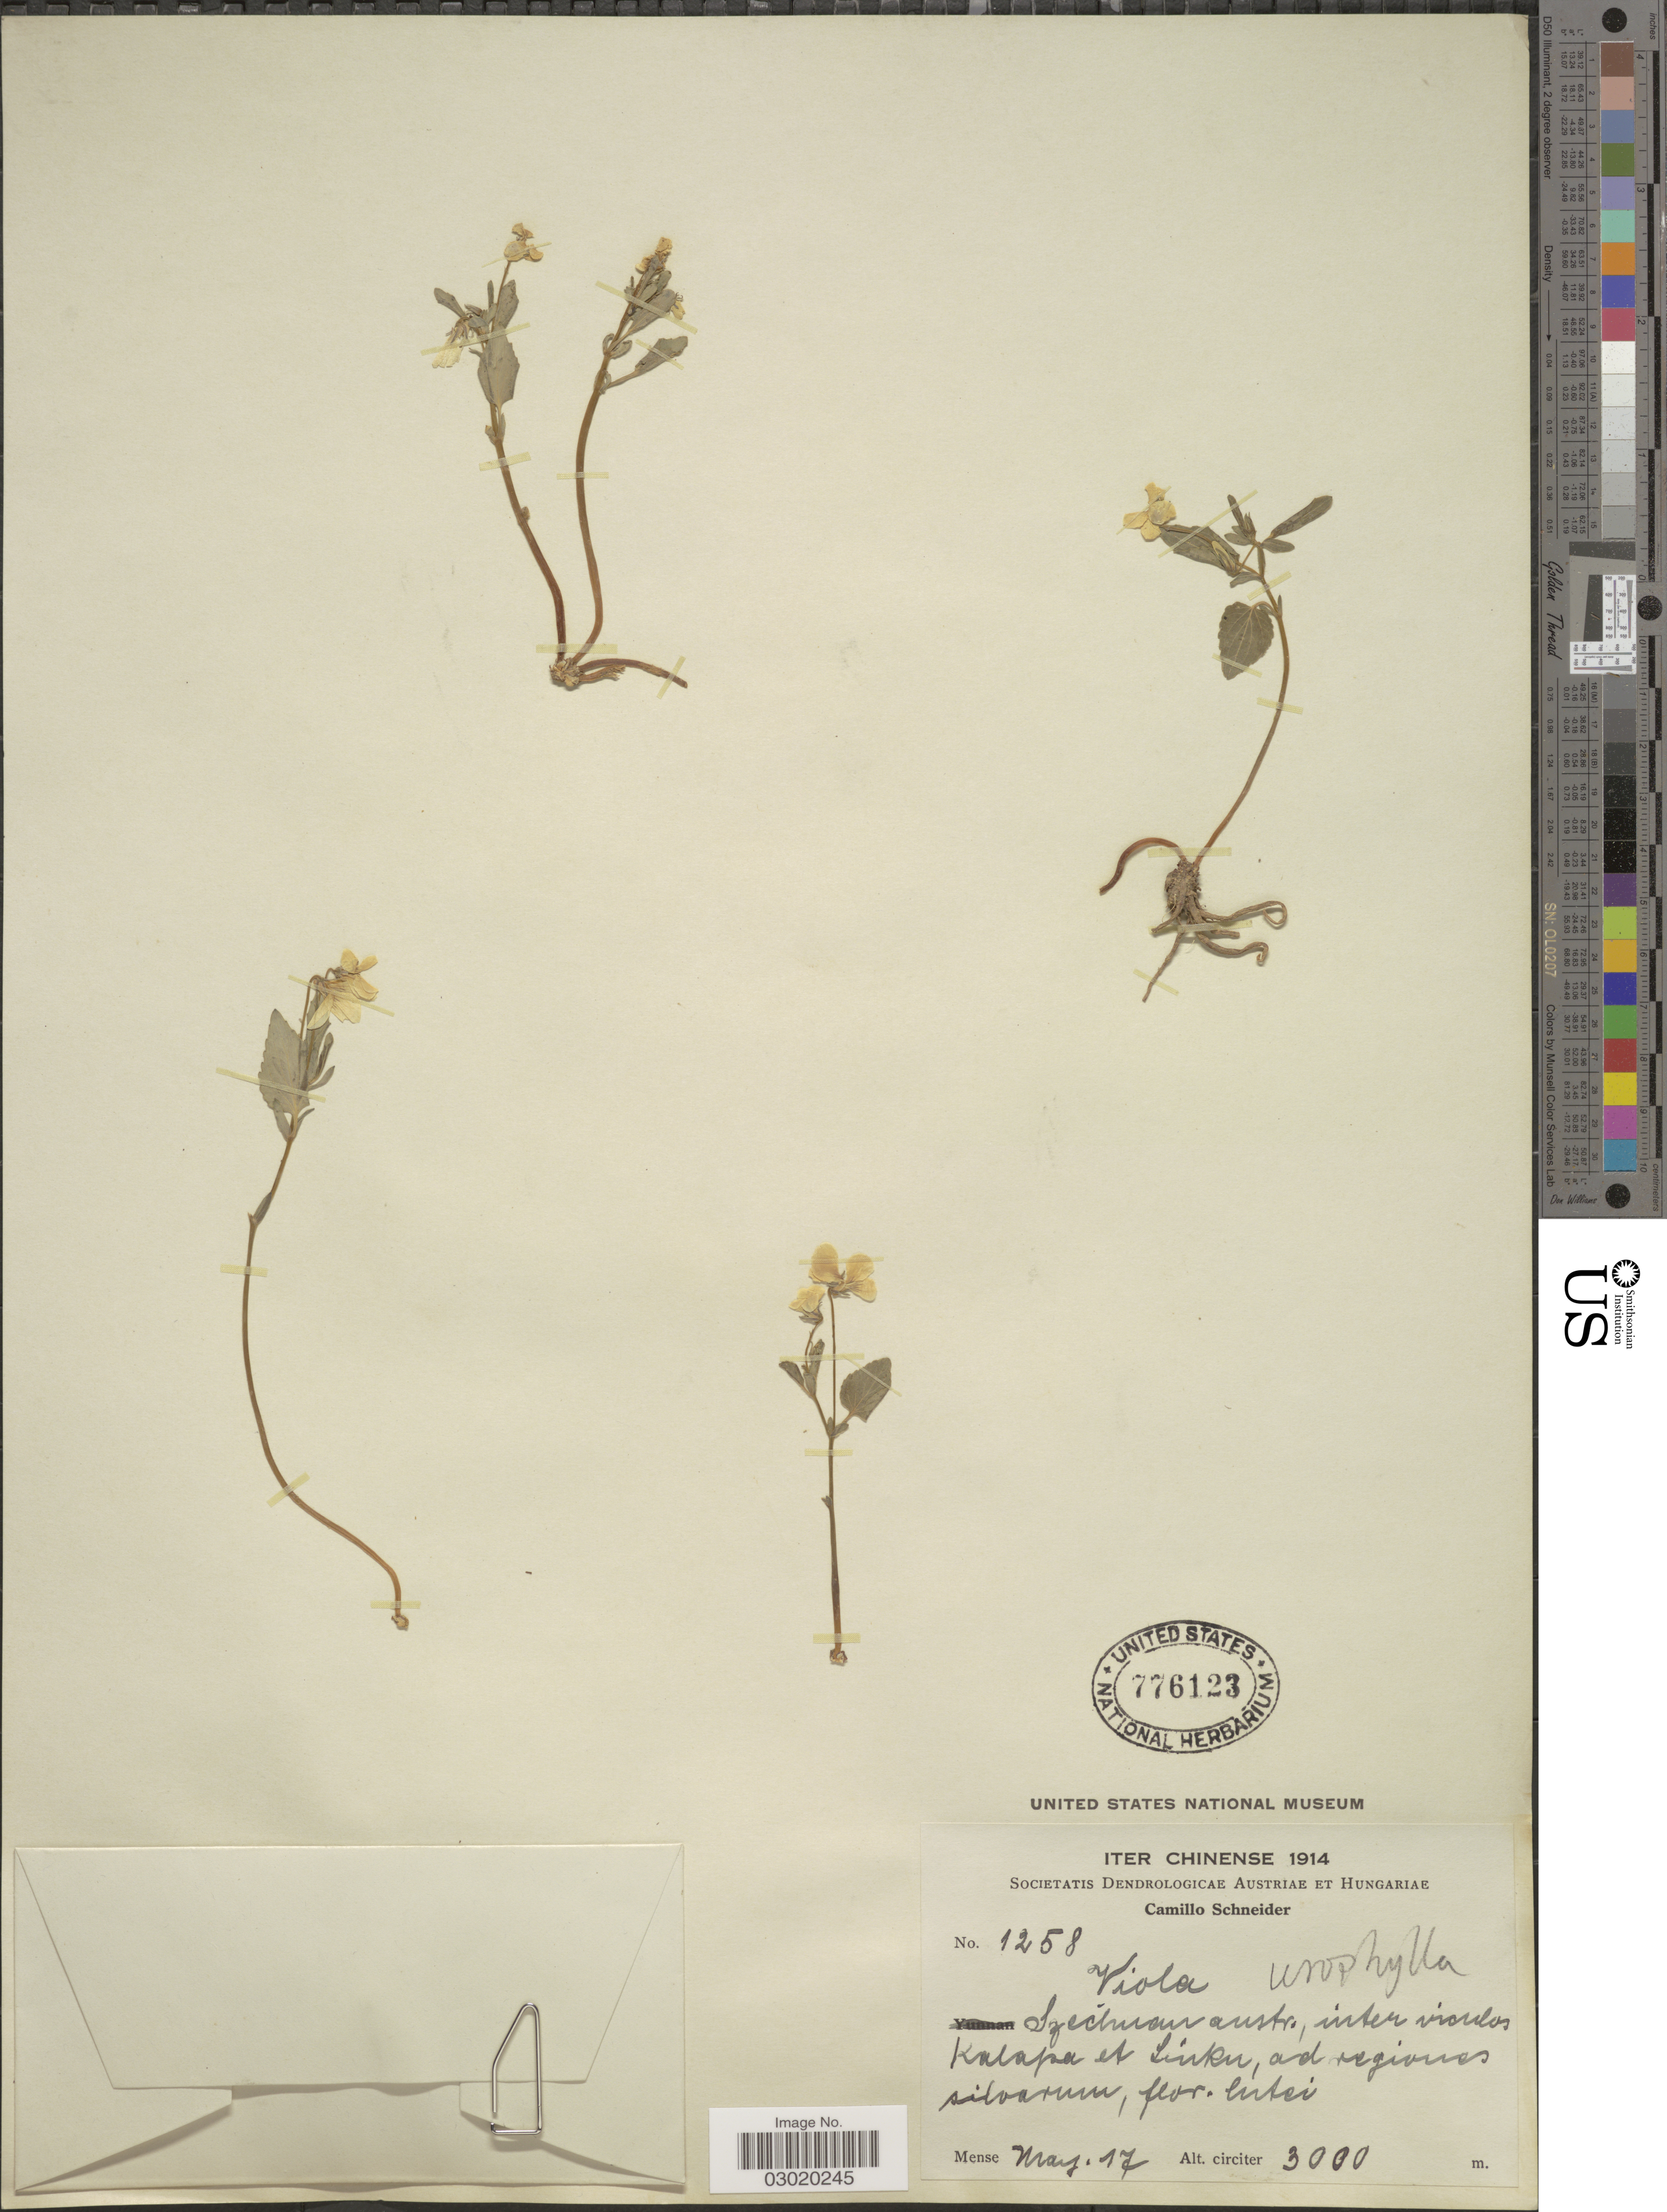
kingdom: Plantae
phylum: Tracheophyta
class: Magnoliopsida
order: Malpighiales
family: Violaceae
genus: Viola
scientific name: Viola sp.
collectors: C. K. Schneider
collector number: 1258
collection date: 1914-05-17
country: China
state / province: Sichuan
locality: Szechuan austr., inter viculos Kalapa et Linku, ad regiones silvarum, flor. lintei [interpreted].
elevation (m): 3000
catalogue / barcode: US 776123